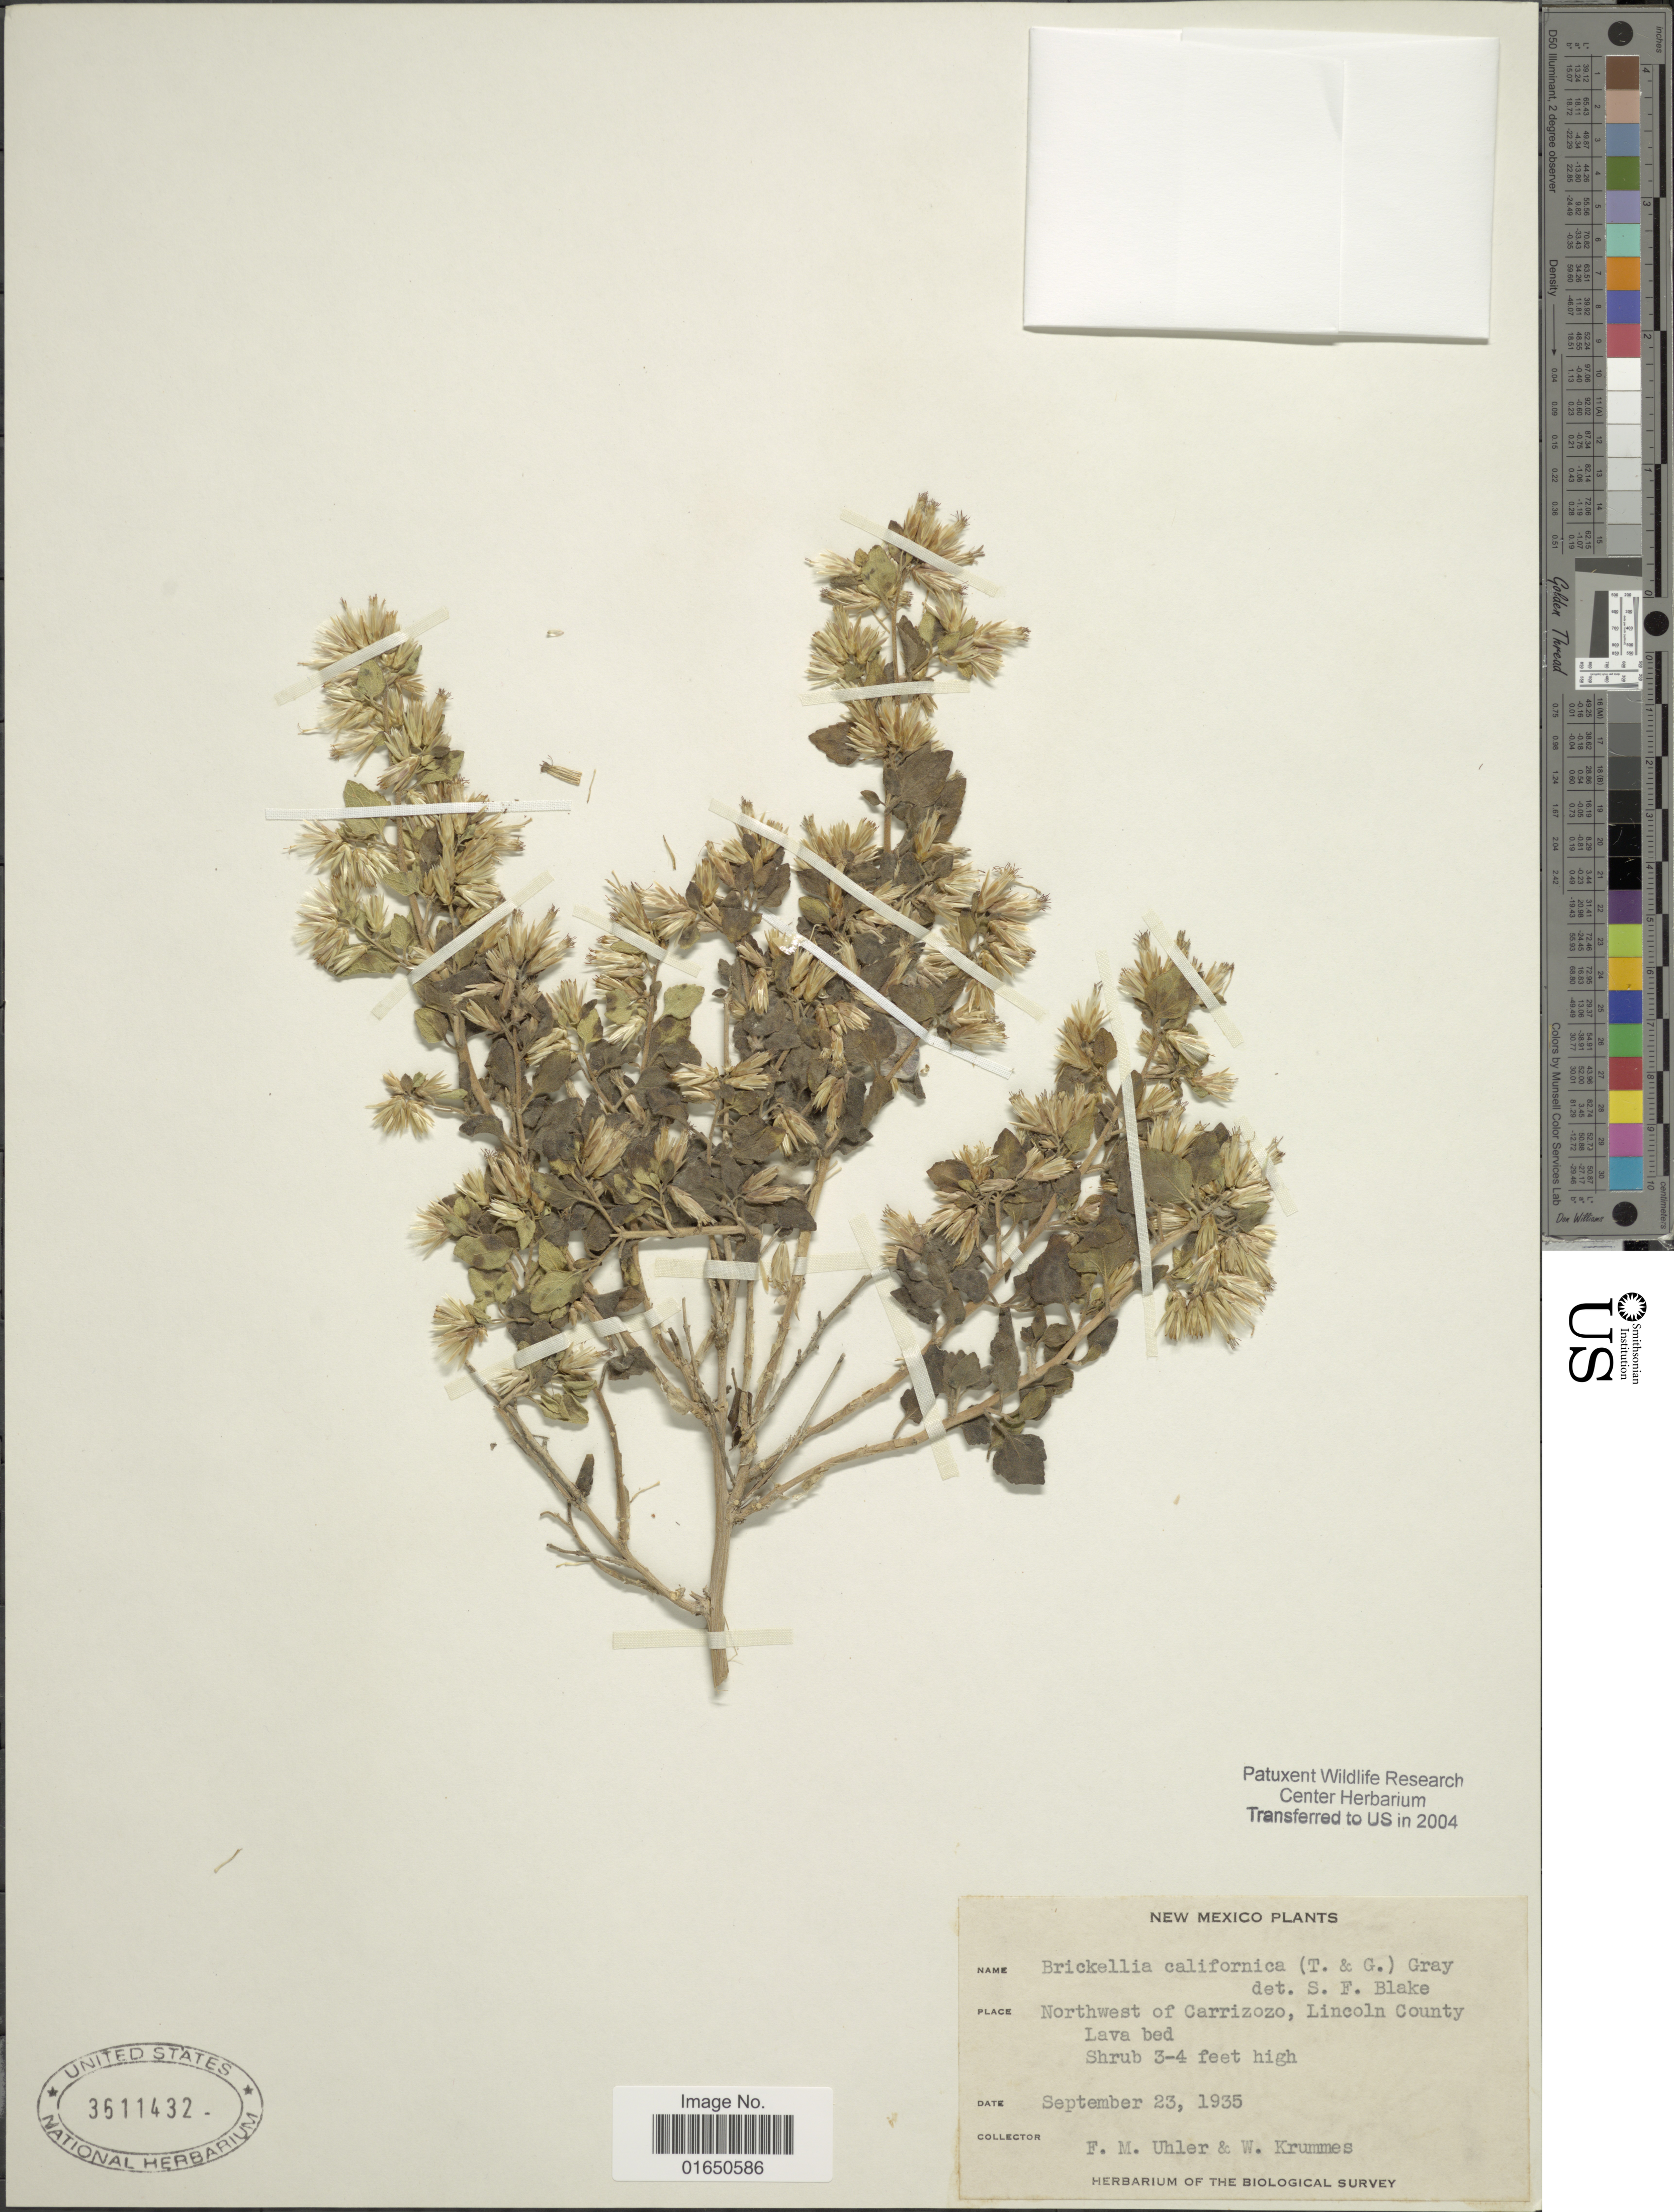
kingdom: Plantae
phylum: Tracheophyta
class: Magnoliopsida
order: Asterales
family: Asteraceae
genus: Brickellia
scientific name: Brickellia californica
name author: (Torr. & A. Gray) A. Gray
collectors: F. M. Uhler & W. Krummes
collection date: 1935-09-23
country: United States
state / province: New Mexico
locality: Northwest of Carrizozo, Lincoln County Lava bed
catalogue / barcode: US 3611432